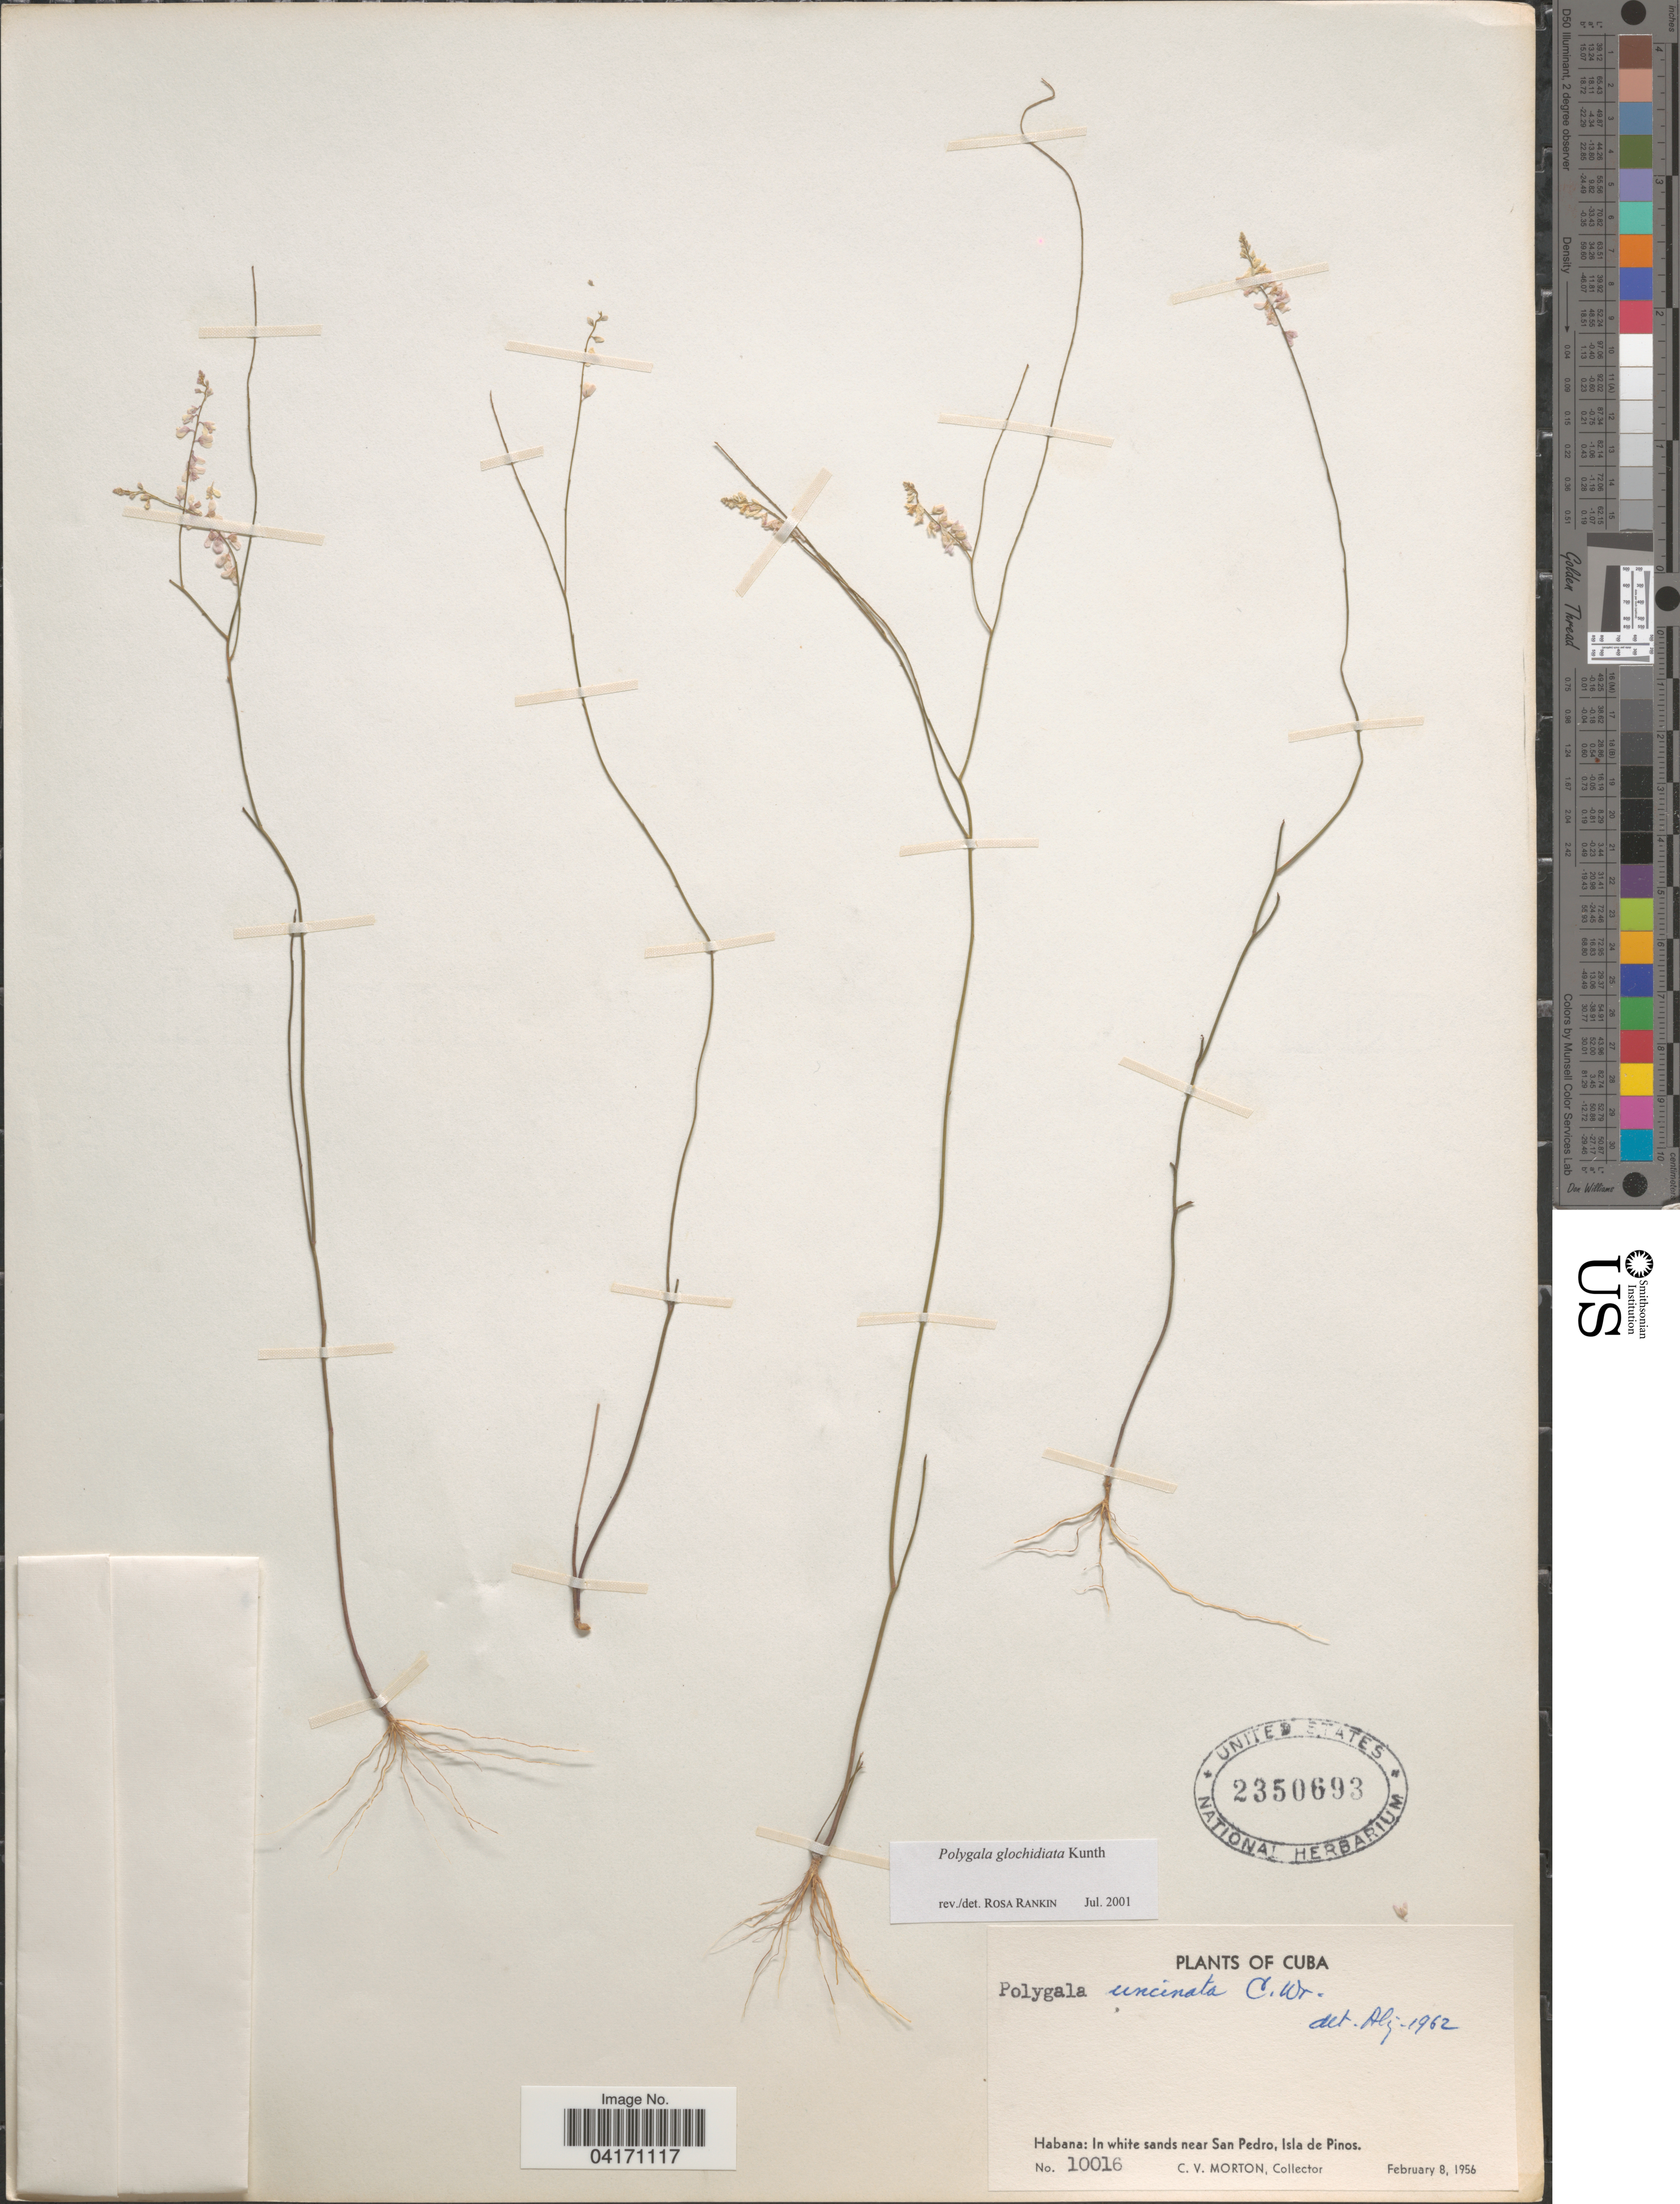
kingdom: Plantae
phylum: Tracheophyta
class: Magnoliopsida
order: Fabales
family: Polygalaceae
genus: Polygala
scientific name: Polygala glochidiata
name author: Kunth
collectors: C. V. Morton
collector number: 10016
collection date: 1956-02-08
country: Cuba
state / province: La Habana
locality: Habana: In white sands near San Pedro, Isla de Pinos.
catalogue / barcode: US 2350693